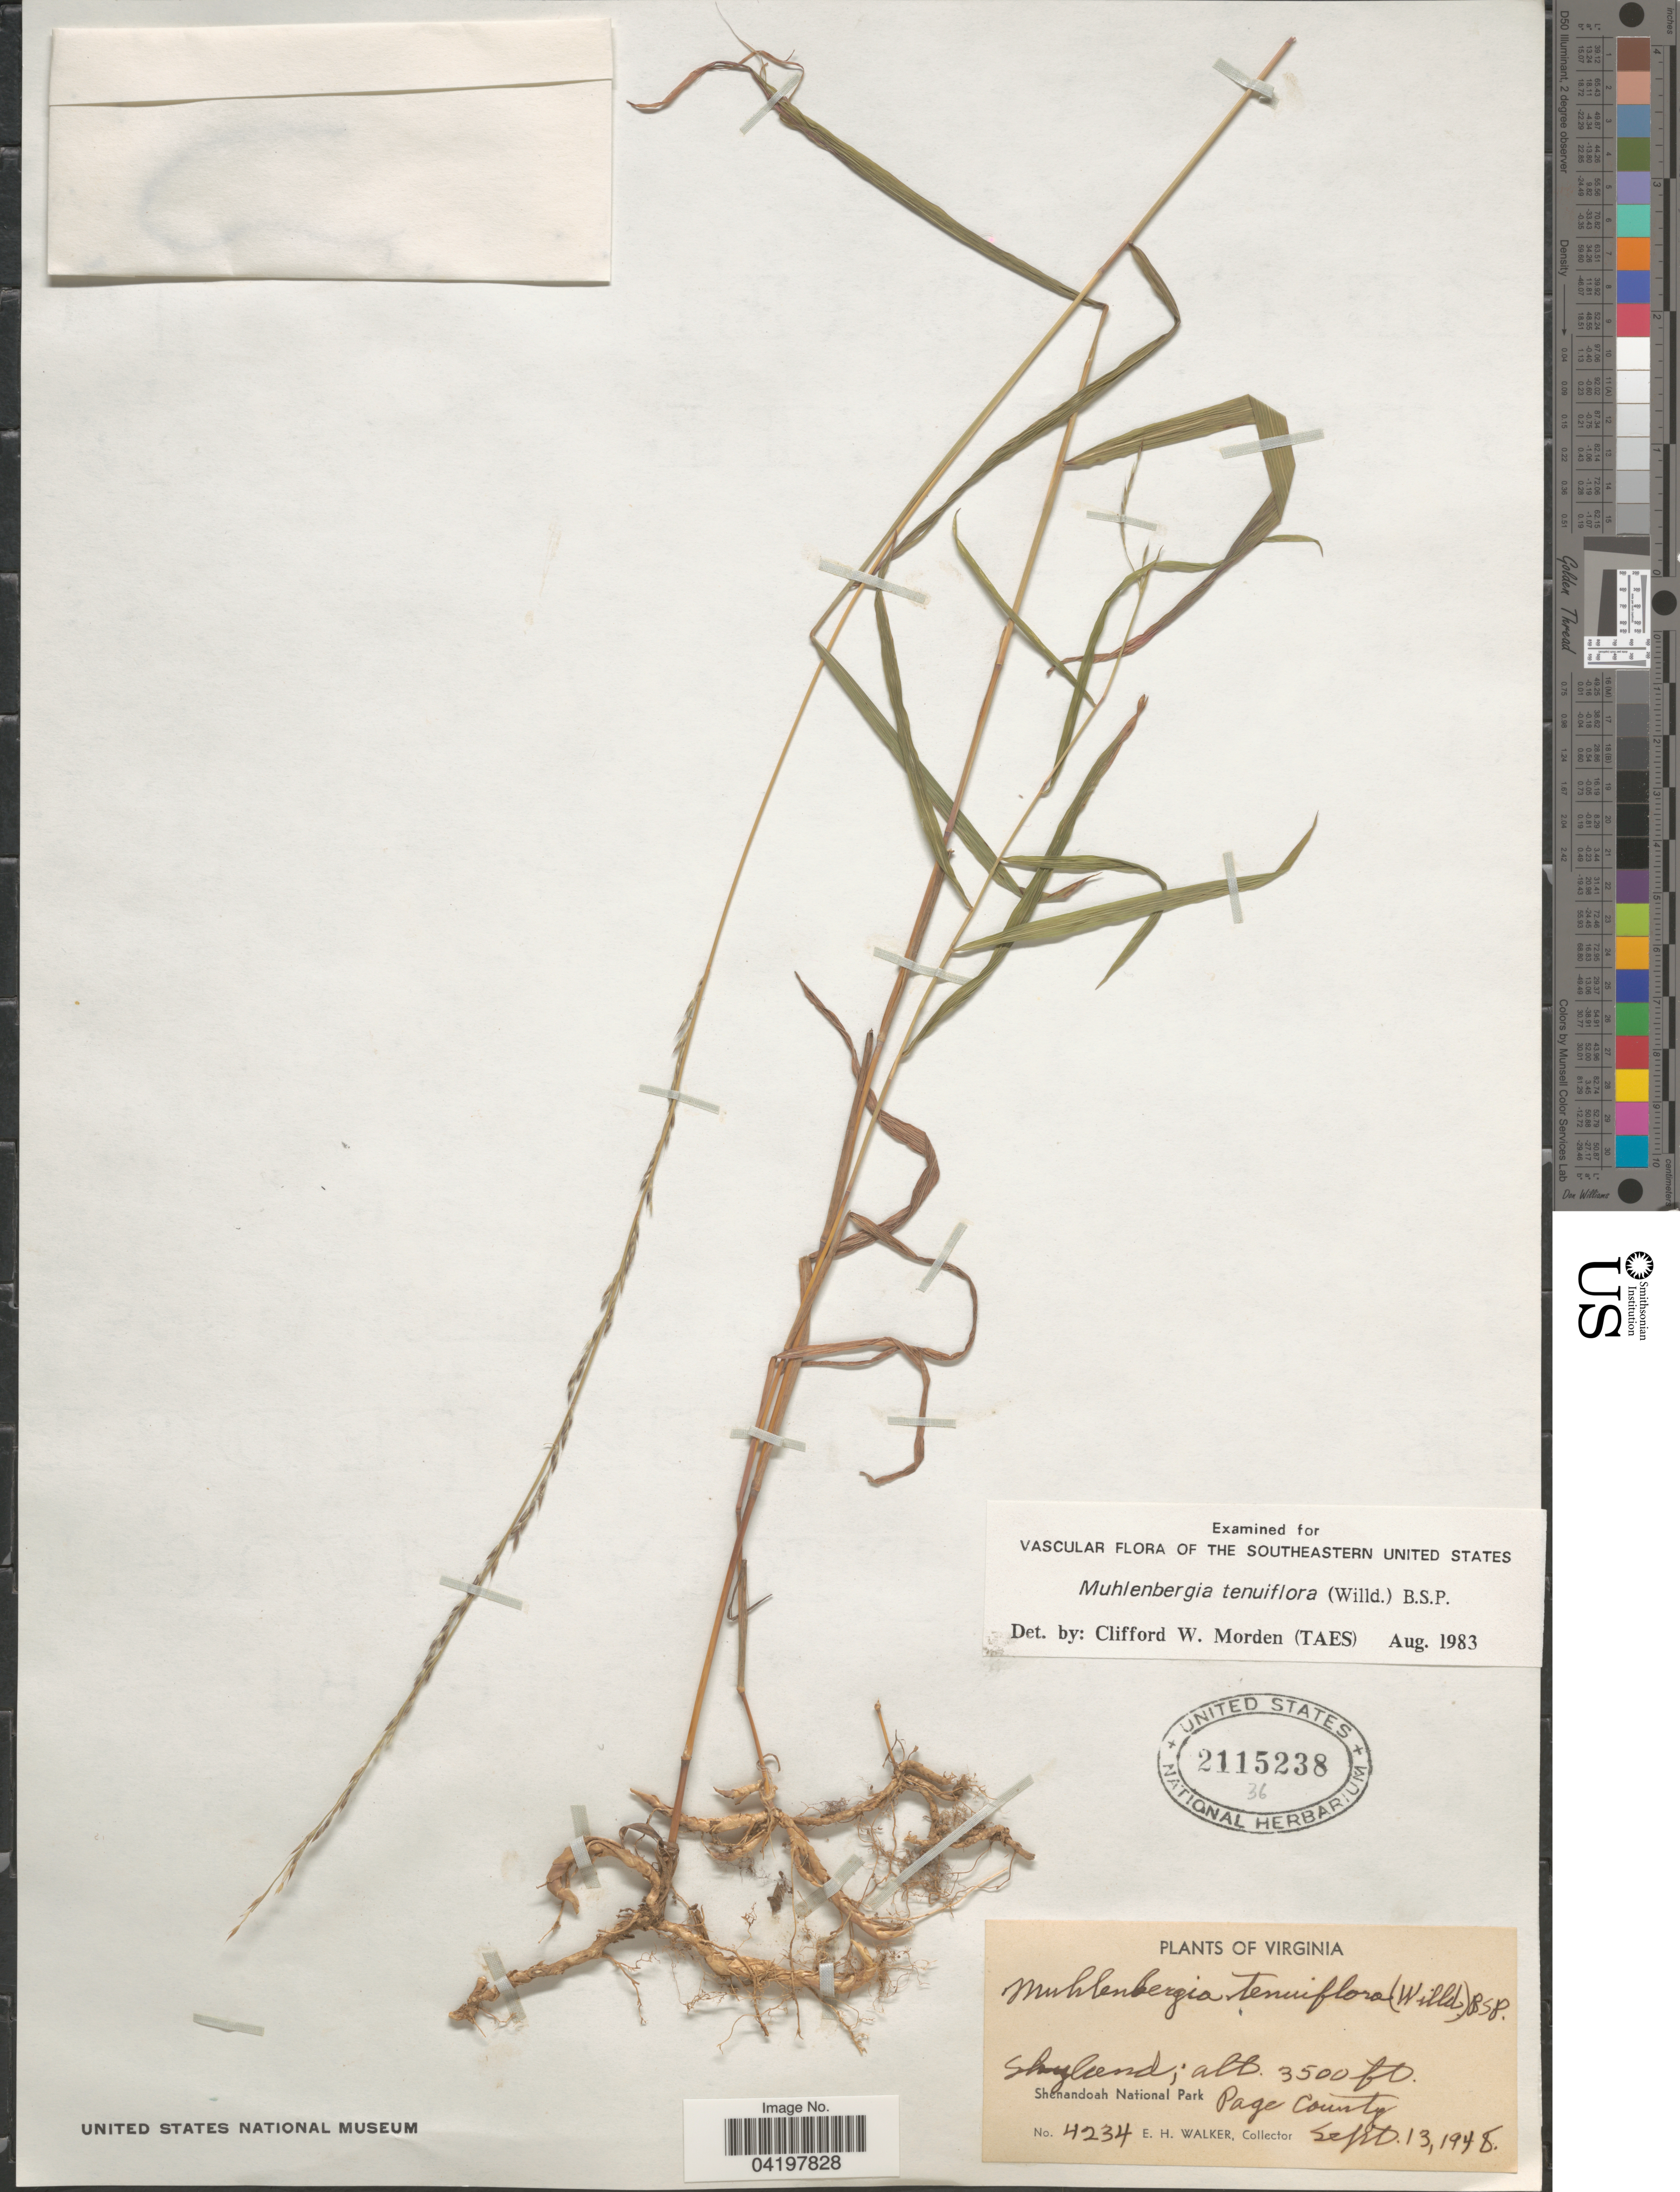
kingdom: Plantae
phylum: Tracheophyta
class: Liliopsida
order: Poales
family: Poaceae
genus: Muhlenbergia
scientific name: Muhlenbergia tenuiflora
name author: (Willd.) Britton, Stearns & Poggenb.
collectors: E. H. Walker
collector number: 4234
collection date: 1948-09-13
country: United States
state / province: Virginia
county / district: Page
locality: Skyland; Shenandoah National Park Page County.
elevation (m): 1067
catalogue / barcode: US 2115238